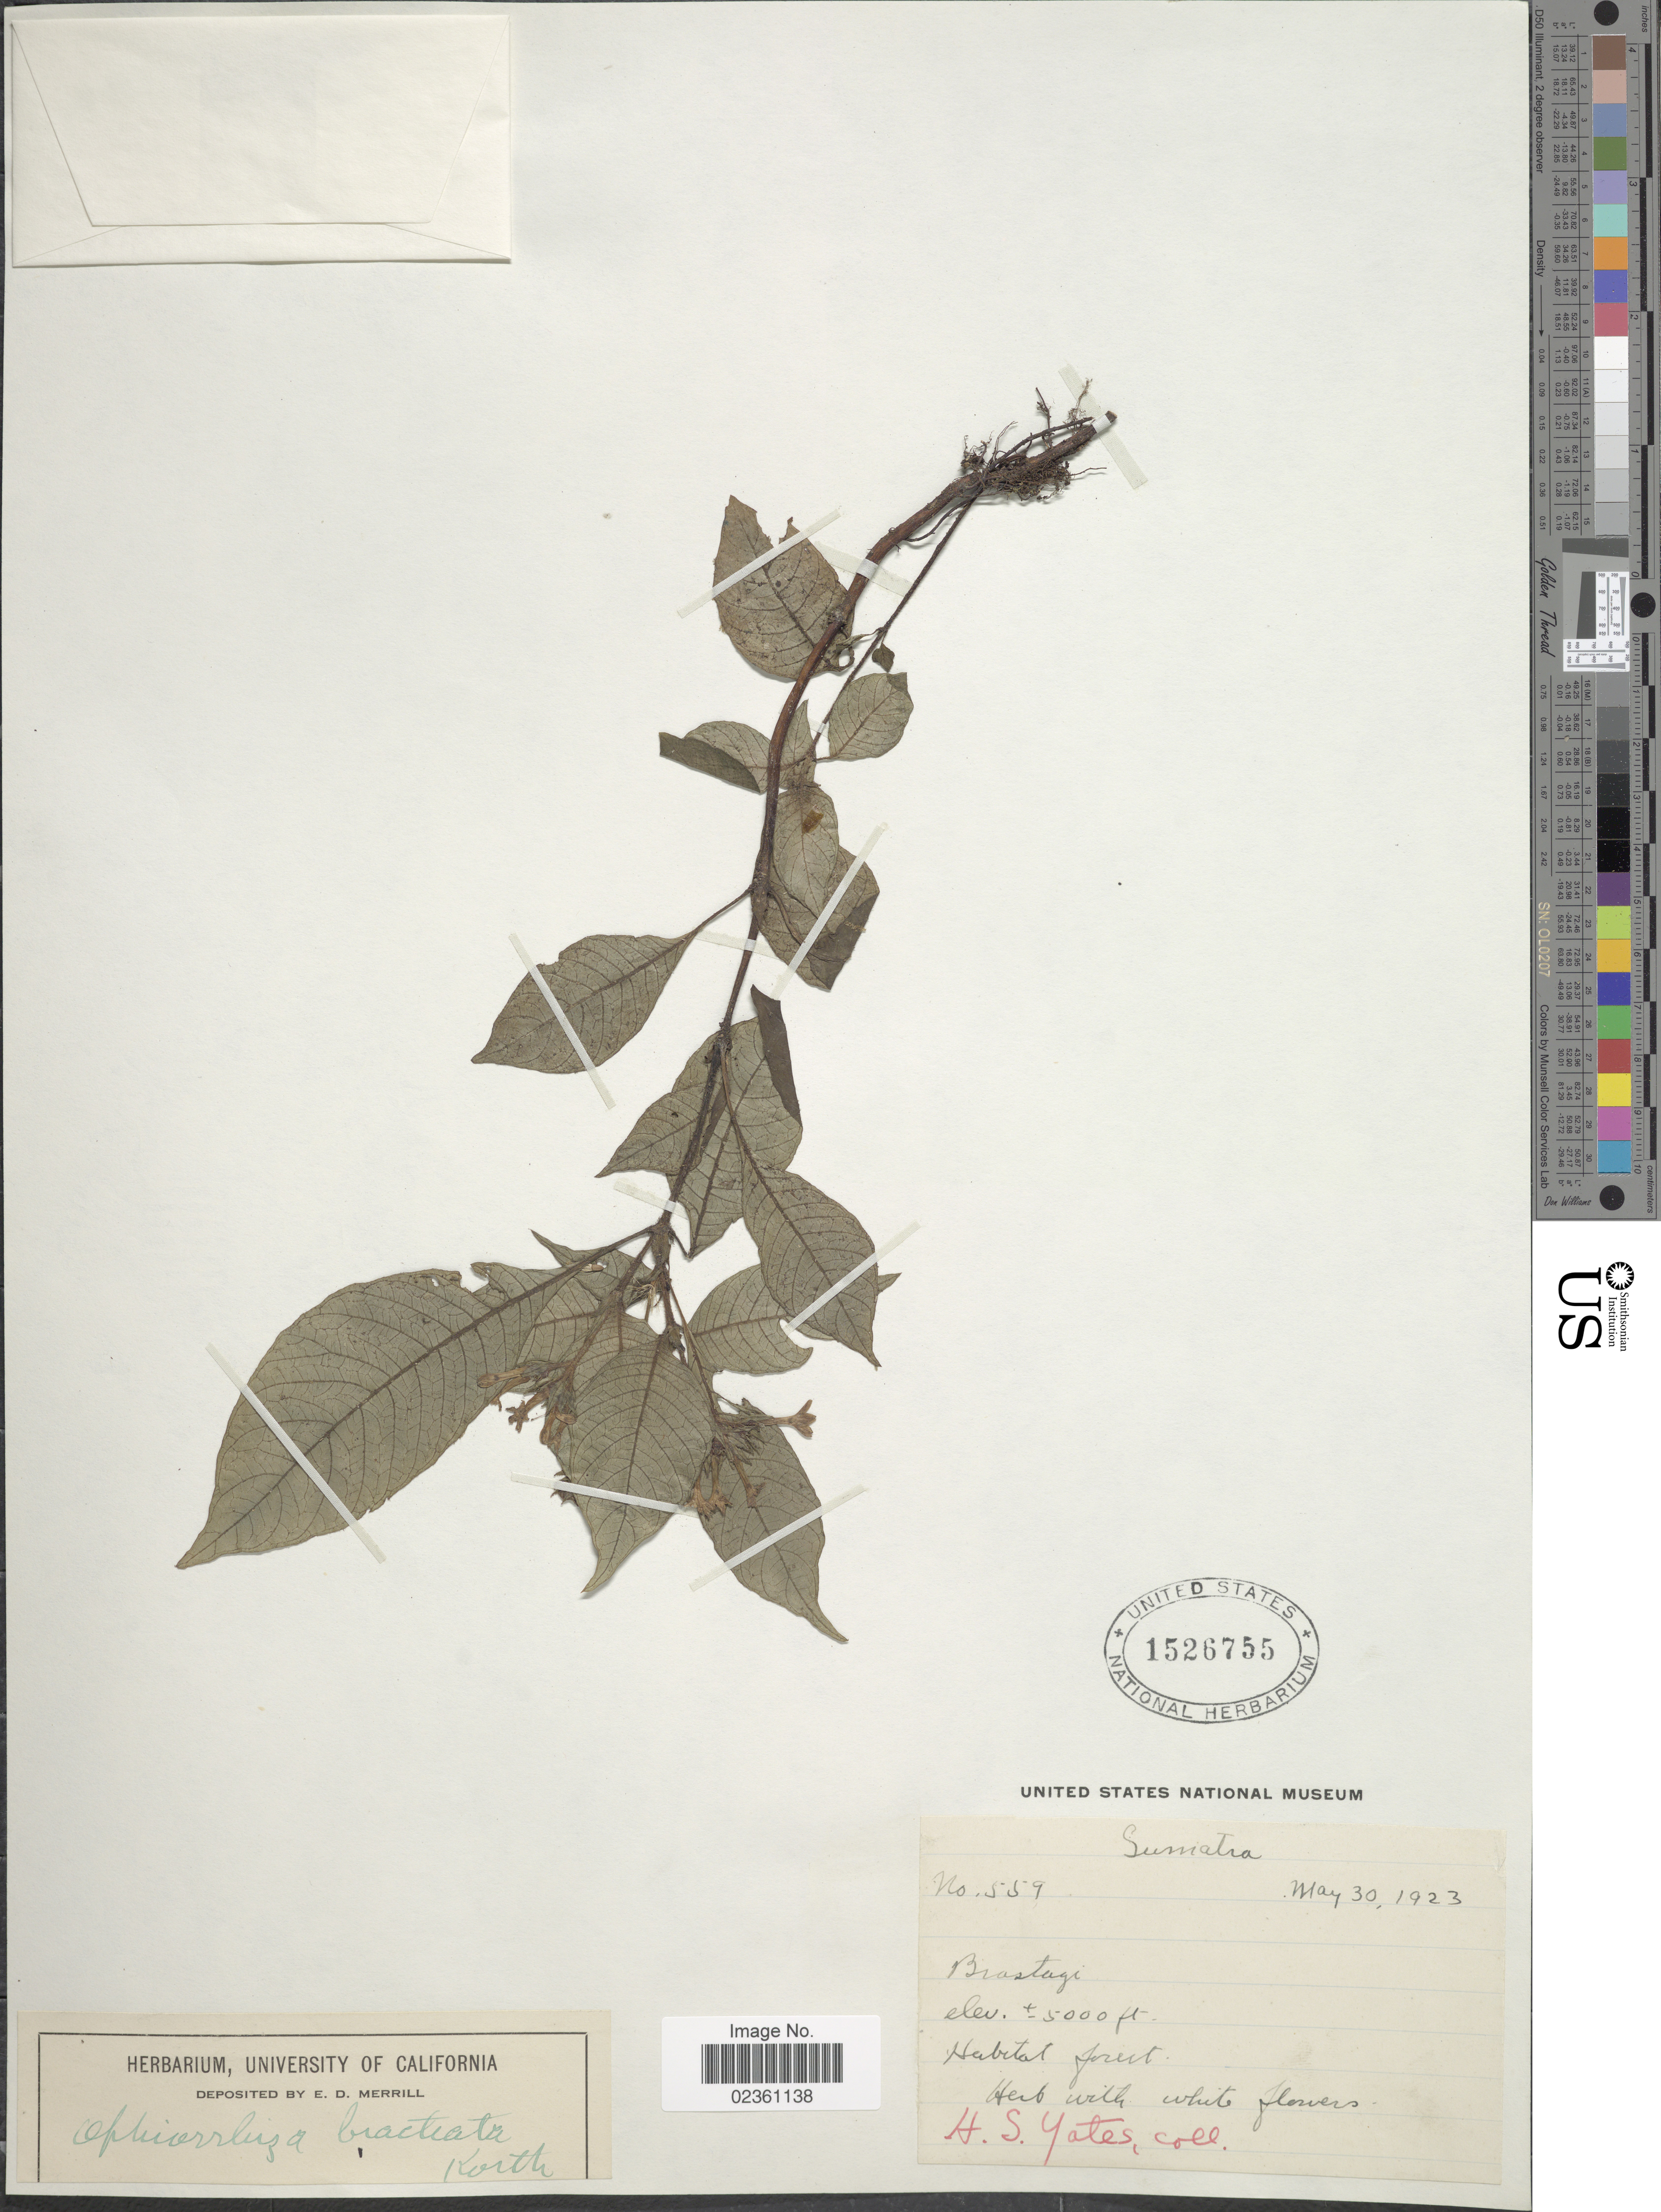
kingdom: Plantae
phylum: Tracheophyta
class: Magnoliopsida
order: Gentianales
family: Rubiaceae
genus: Ophiorrhiza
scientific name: Ophiorrhiza bracteata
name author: Korth.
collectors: H. S. Yates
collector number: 559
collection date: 1923-05-30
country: Indonesia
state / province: Sumatra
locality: Brastagi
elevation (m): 1524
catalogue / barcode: US 1526755